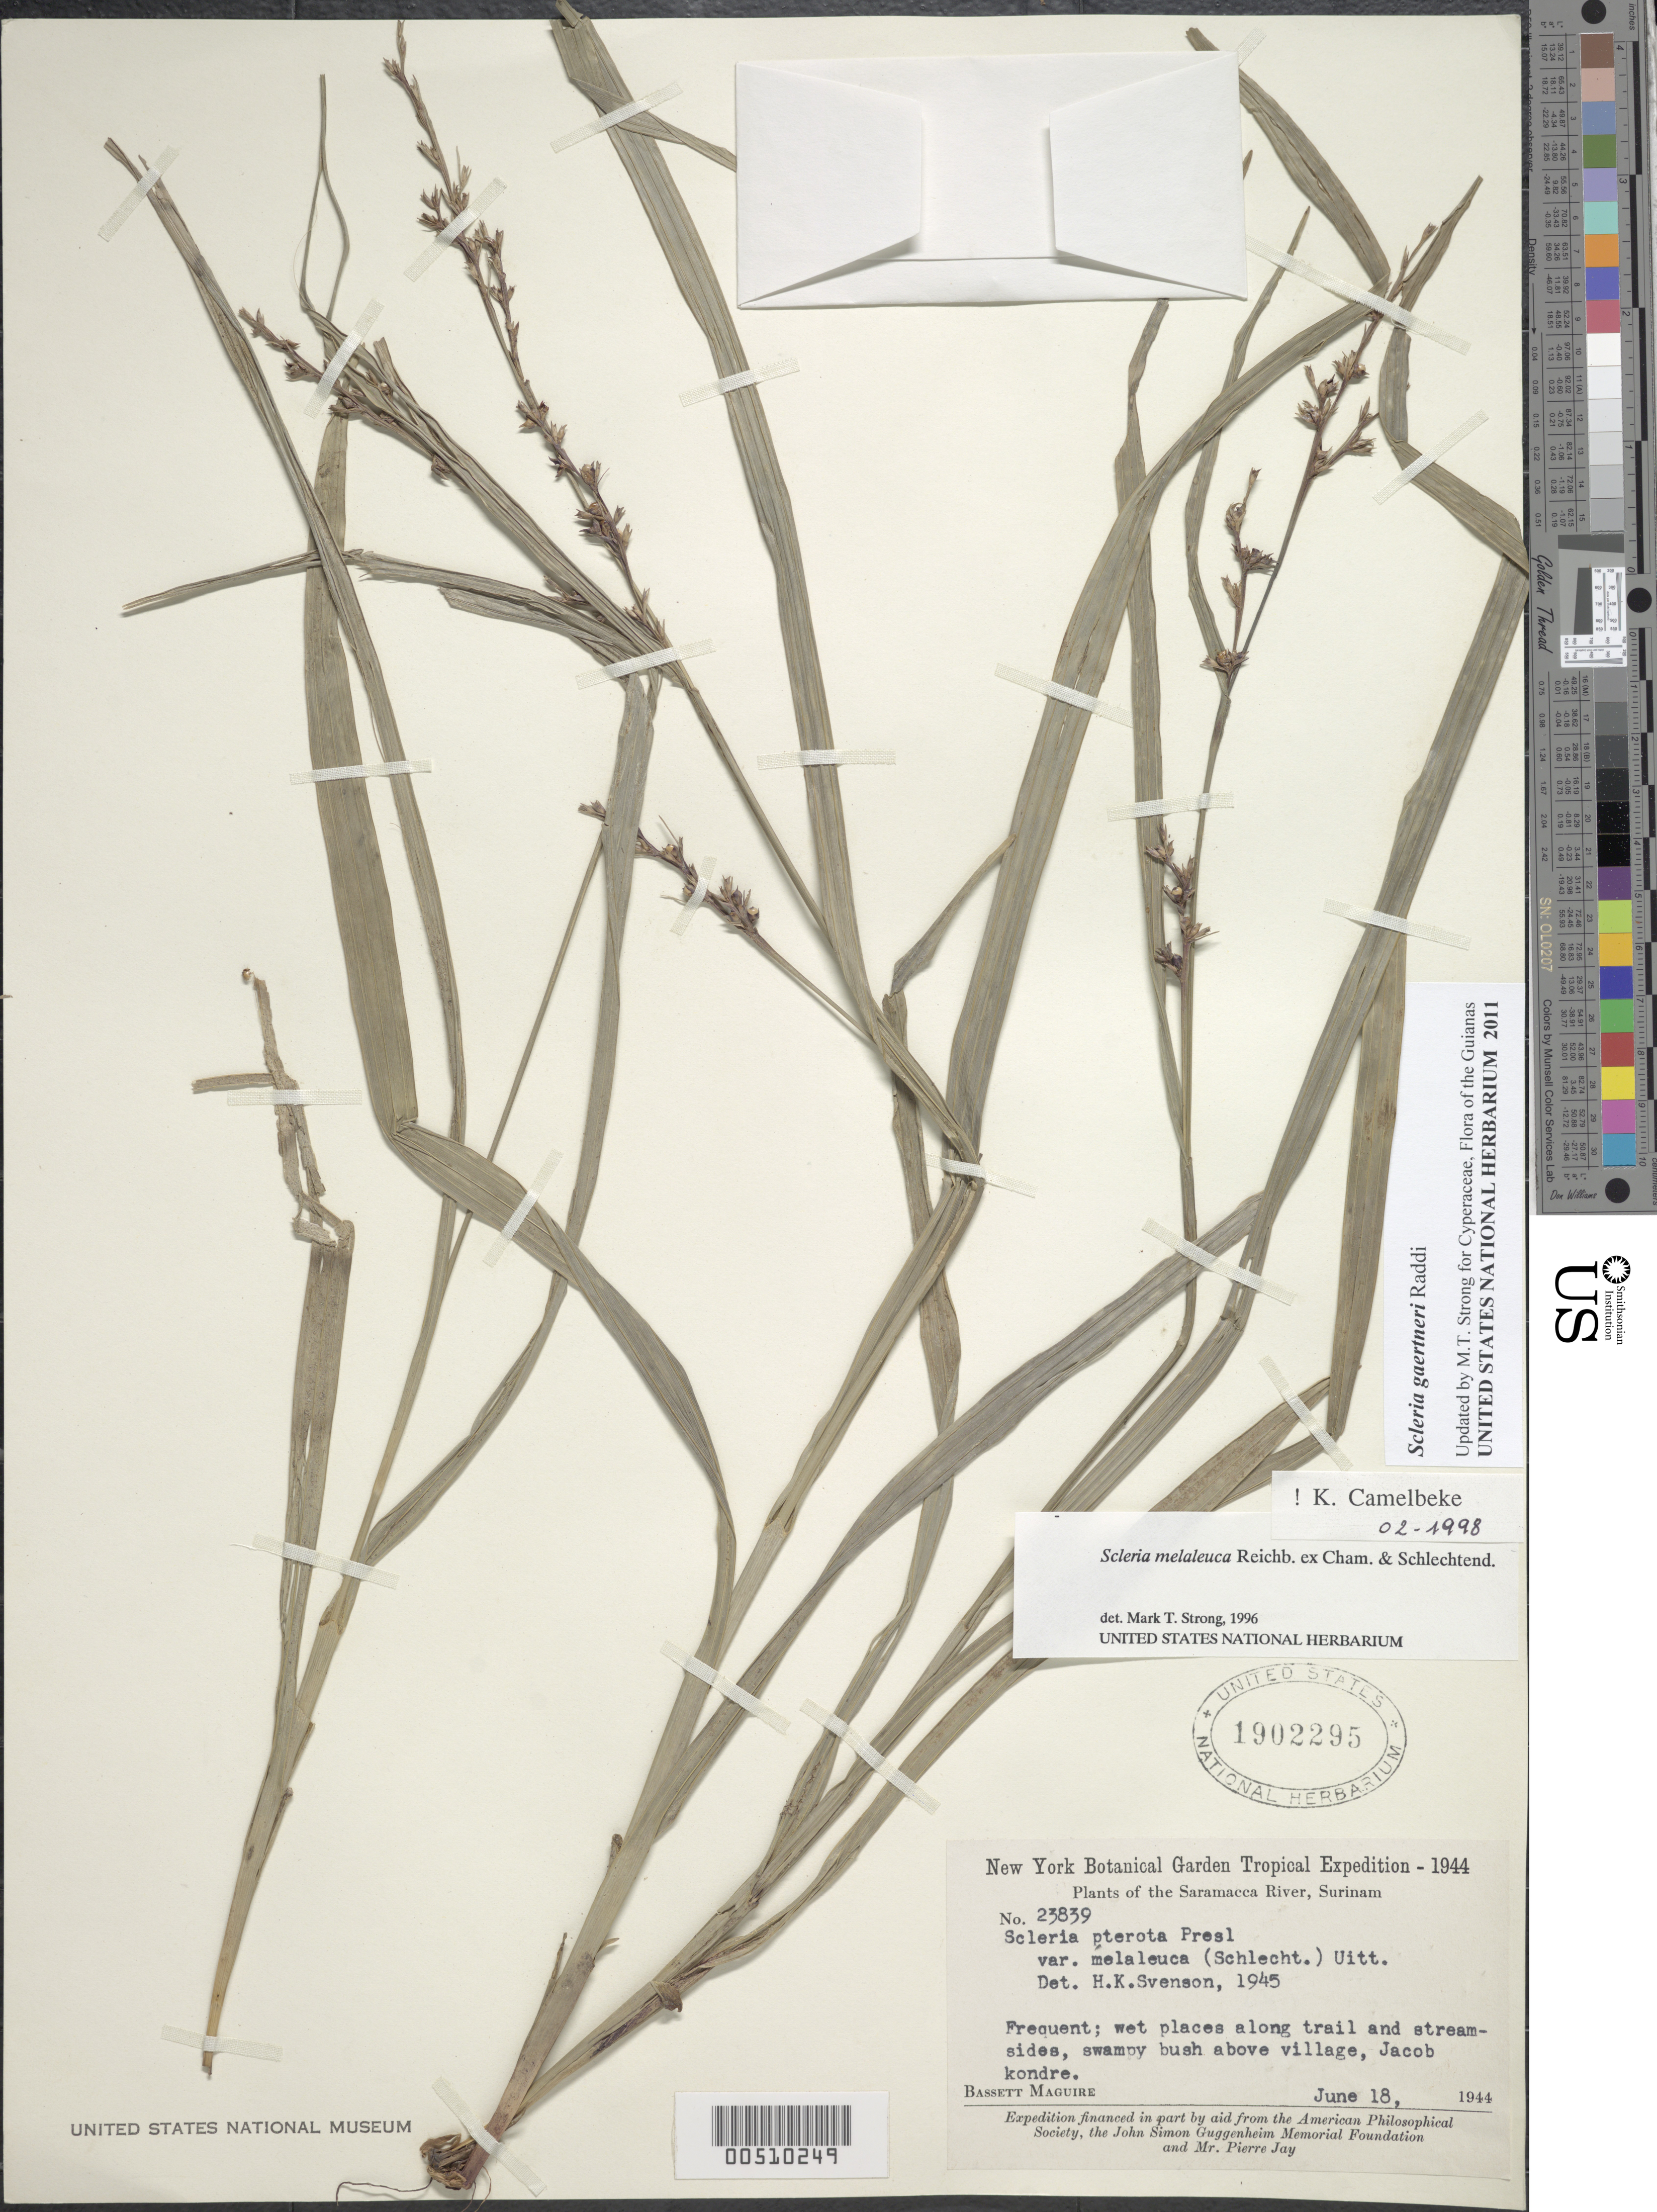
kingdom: Plantae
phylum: Tracheophyta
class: Liliopsida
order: Poales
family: Cyperaceae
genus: Scleria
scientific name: Scleria gaertneri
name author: Raddi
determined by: Strong, Mark T., (BOT), Smithsonian Institution - National Museum of Natural History (UNITED STATES)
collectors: B. Maguire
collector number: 23839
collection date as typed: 18 Jun 1944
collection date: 1944-06-18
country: Suriname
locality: Saramacca River, village Jacob kondre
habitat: Wet places along trail and streamsides; swampy bush above village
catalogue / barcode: US 1902295